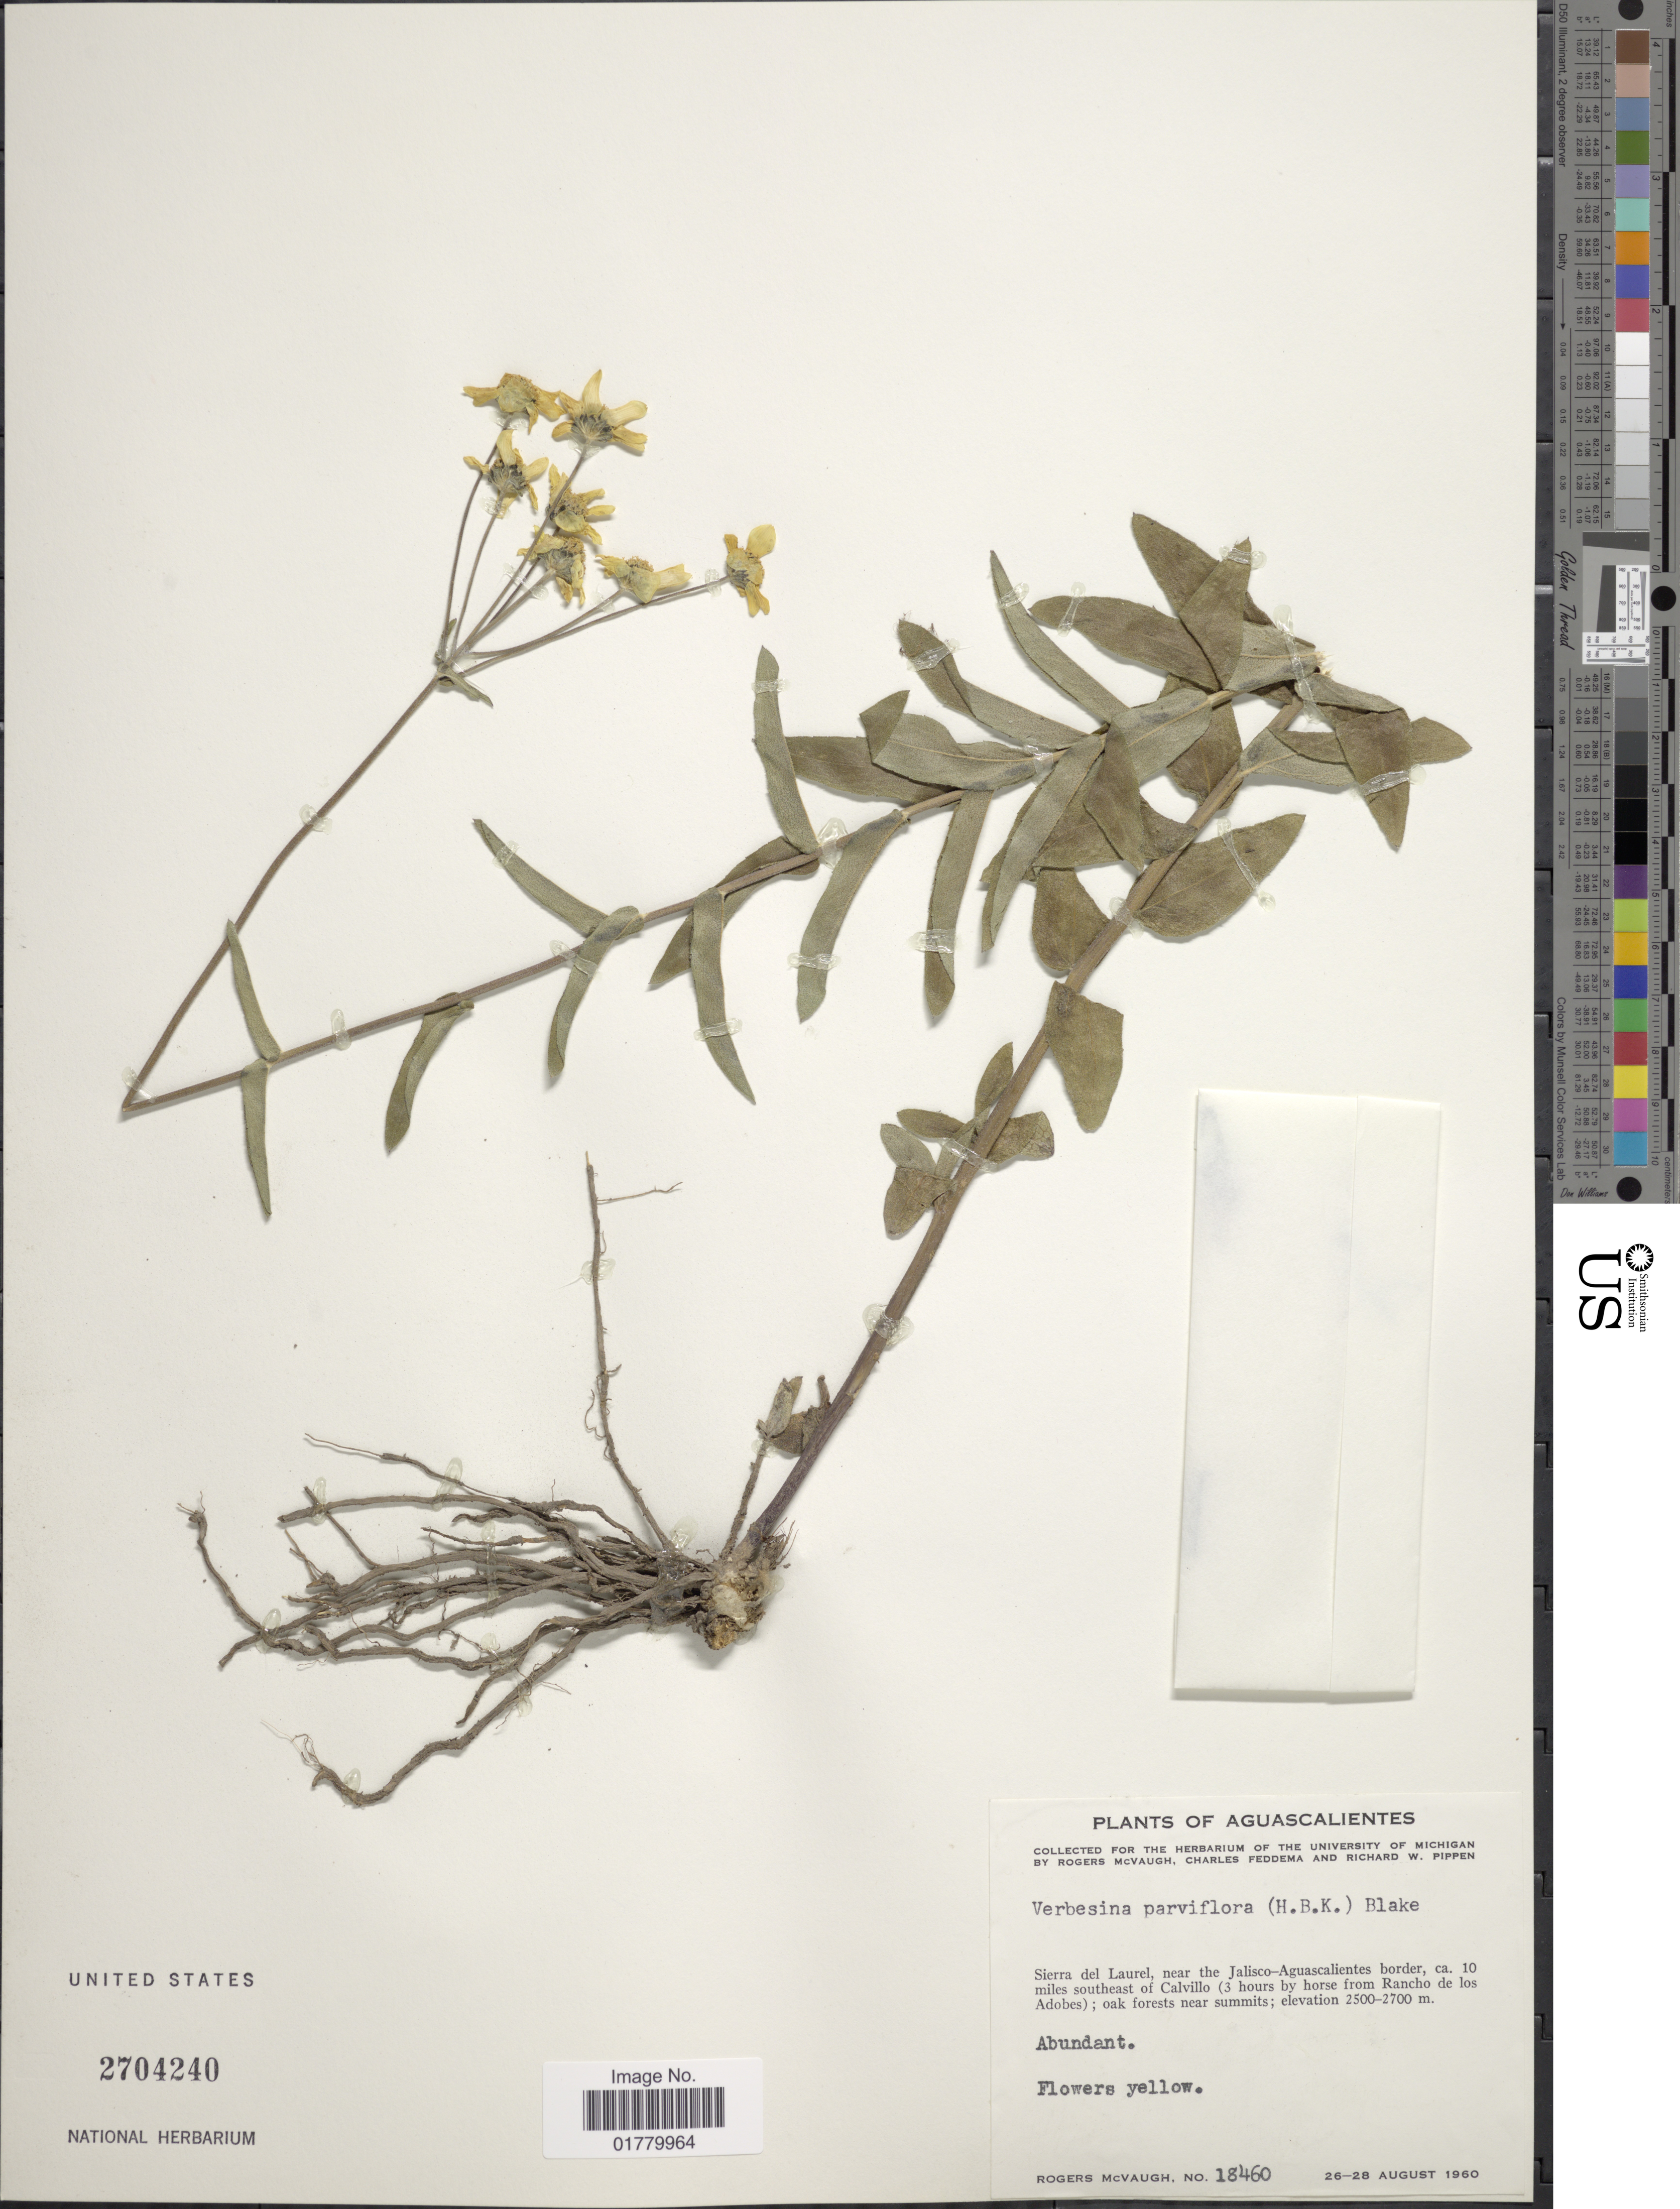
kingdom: Plantae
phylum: Tracheophyta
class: Magnoliopsida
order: Asterales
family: Asteraceae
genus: Verbesina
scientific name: Verbesina parviflora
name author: (Kunth) S.F. Blake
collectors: R. McVaugh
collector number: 18460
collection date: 1960-08-26/1960-08-28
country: Mexico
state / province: Aguascalientes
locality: Sierra del Laurel, near the Jalisco-Aguascalientes border, ca. 10 miles southeast of Calvillo (3 hours by horse from Rancho de los Adobes); oak forests near summits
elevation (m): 2500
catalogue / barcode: US 2704240